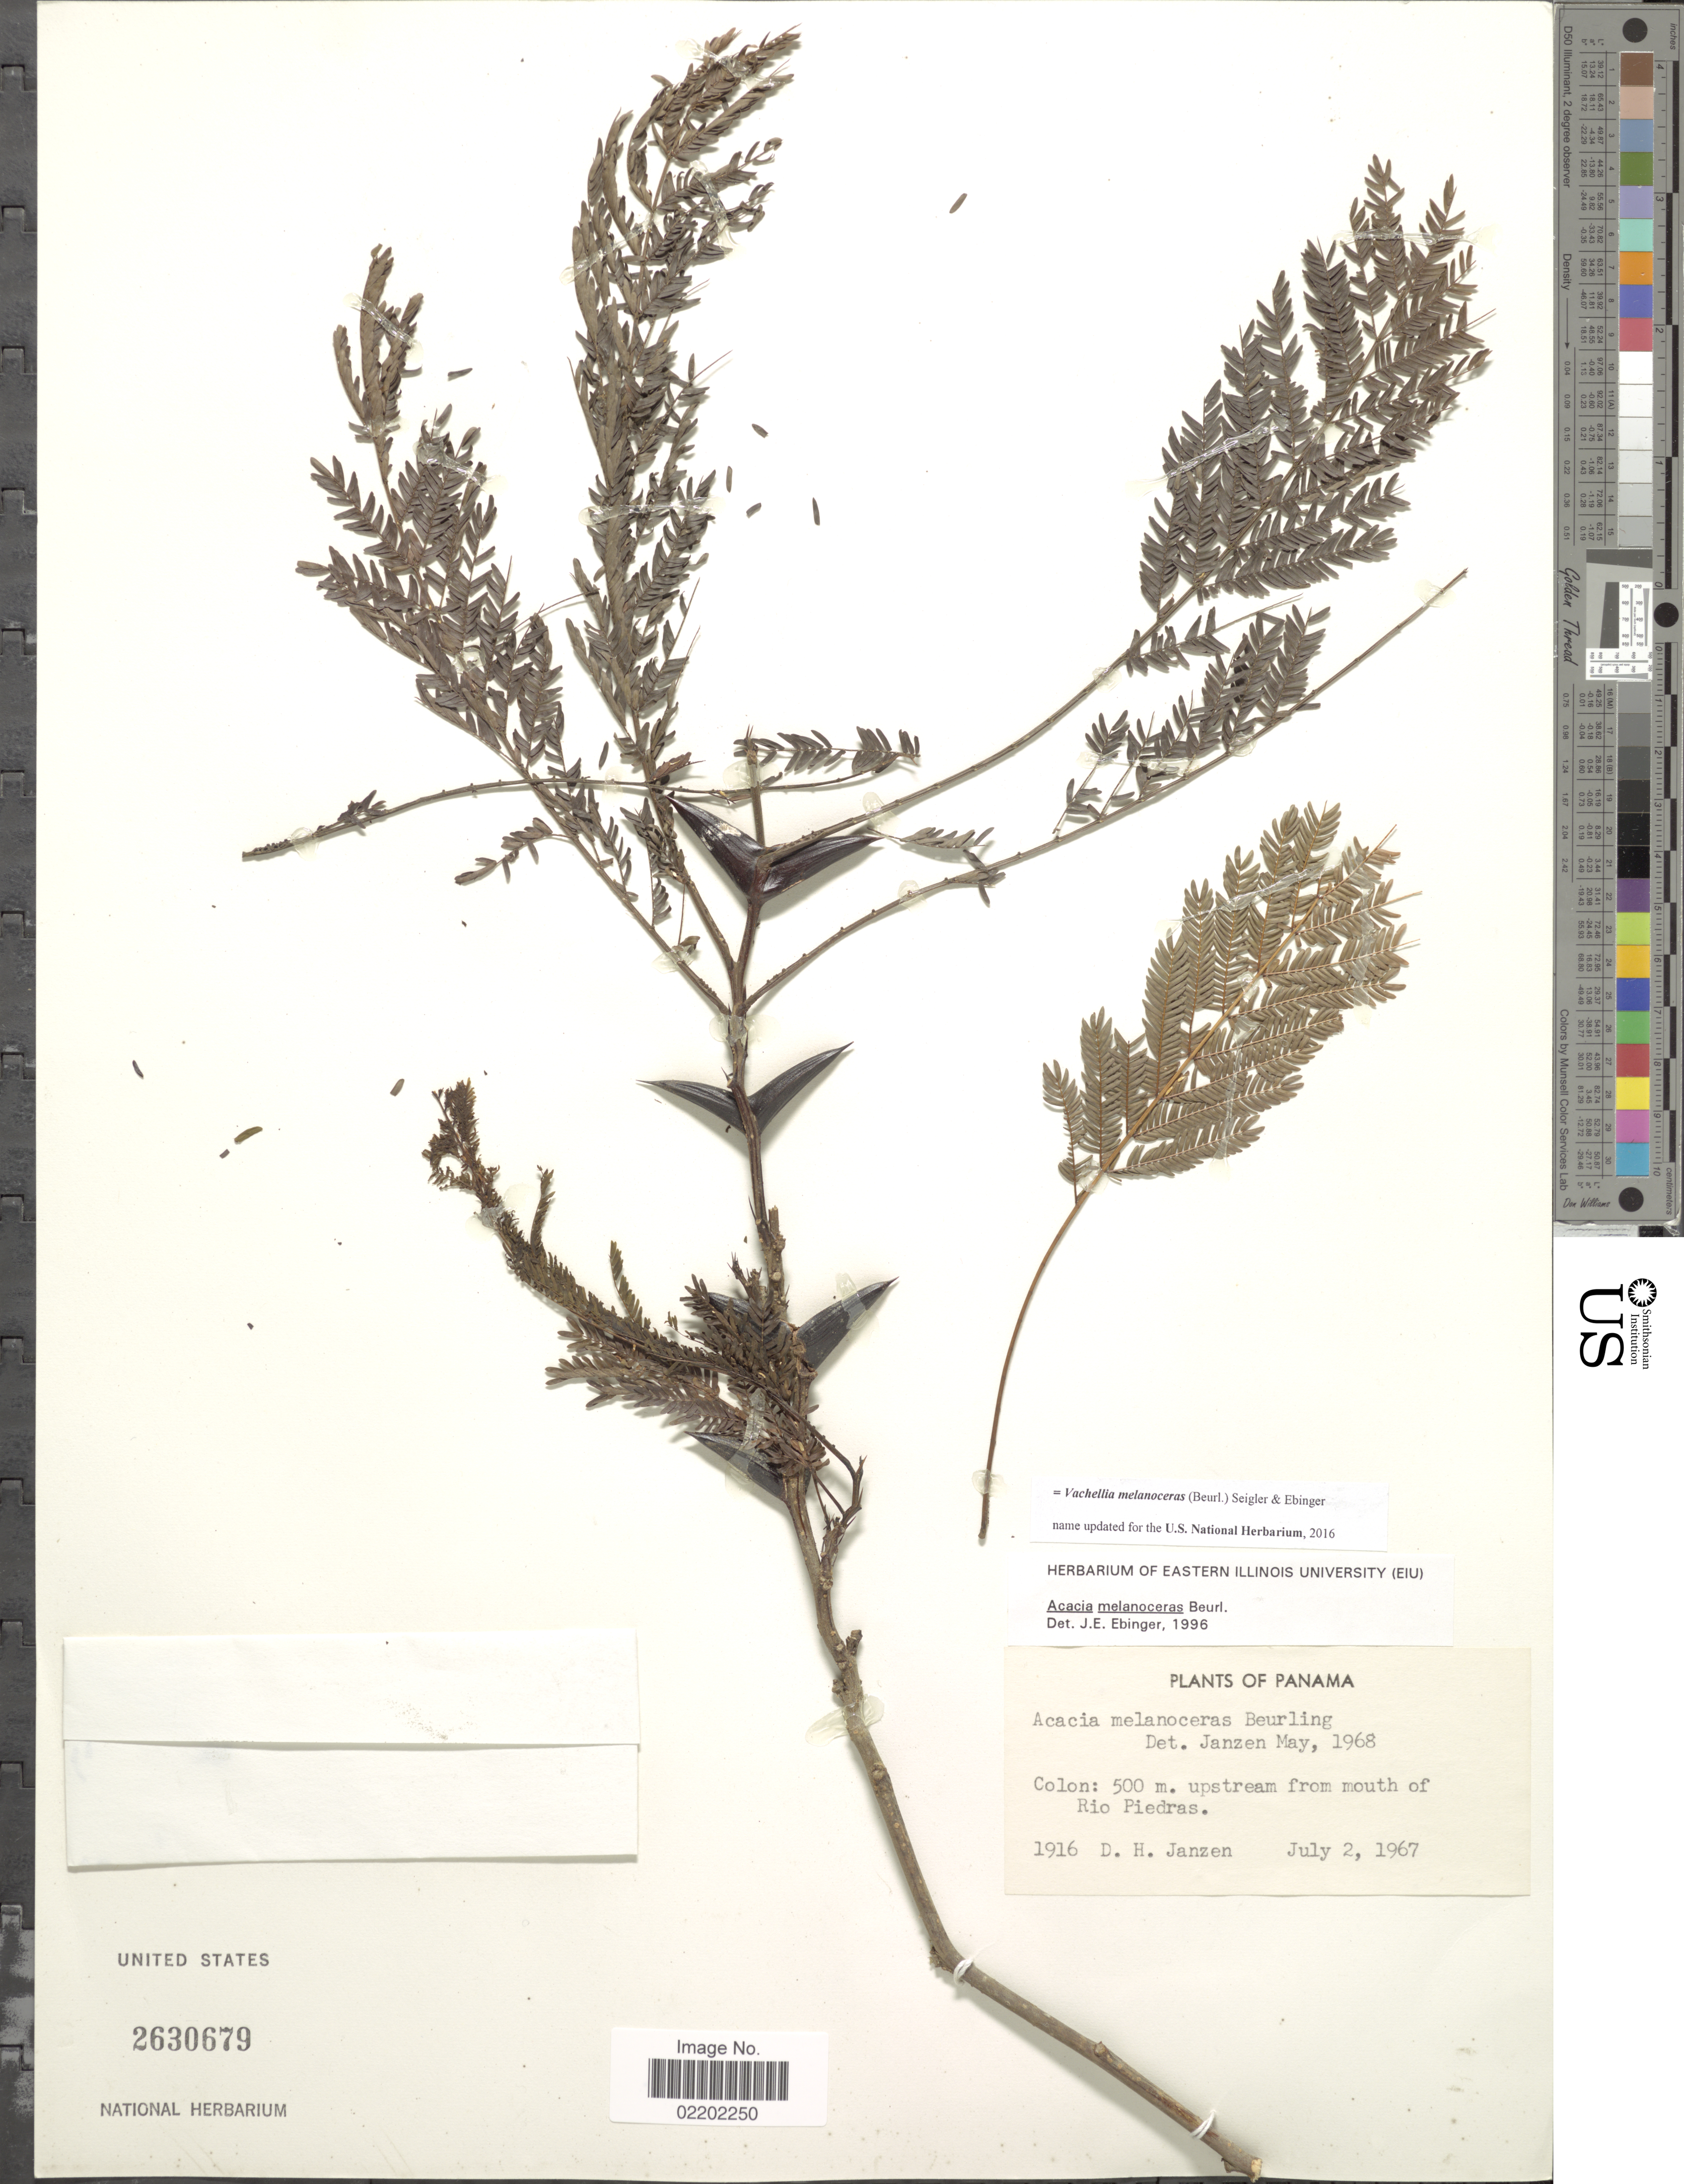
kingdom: Plantae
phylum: Tracheophyta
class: Magnoliopsida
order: Fabales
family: Fabaceae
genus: Vachellia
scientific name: Vachellia melanoceras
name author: (Beurl.) Seigler & Ebinger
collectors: D. Janzen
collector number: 1916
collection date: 1967-07-02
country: Panama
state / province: Colón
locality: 500 m upstream from mouth of Rio Piedras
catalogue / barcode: US 2630679